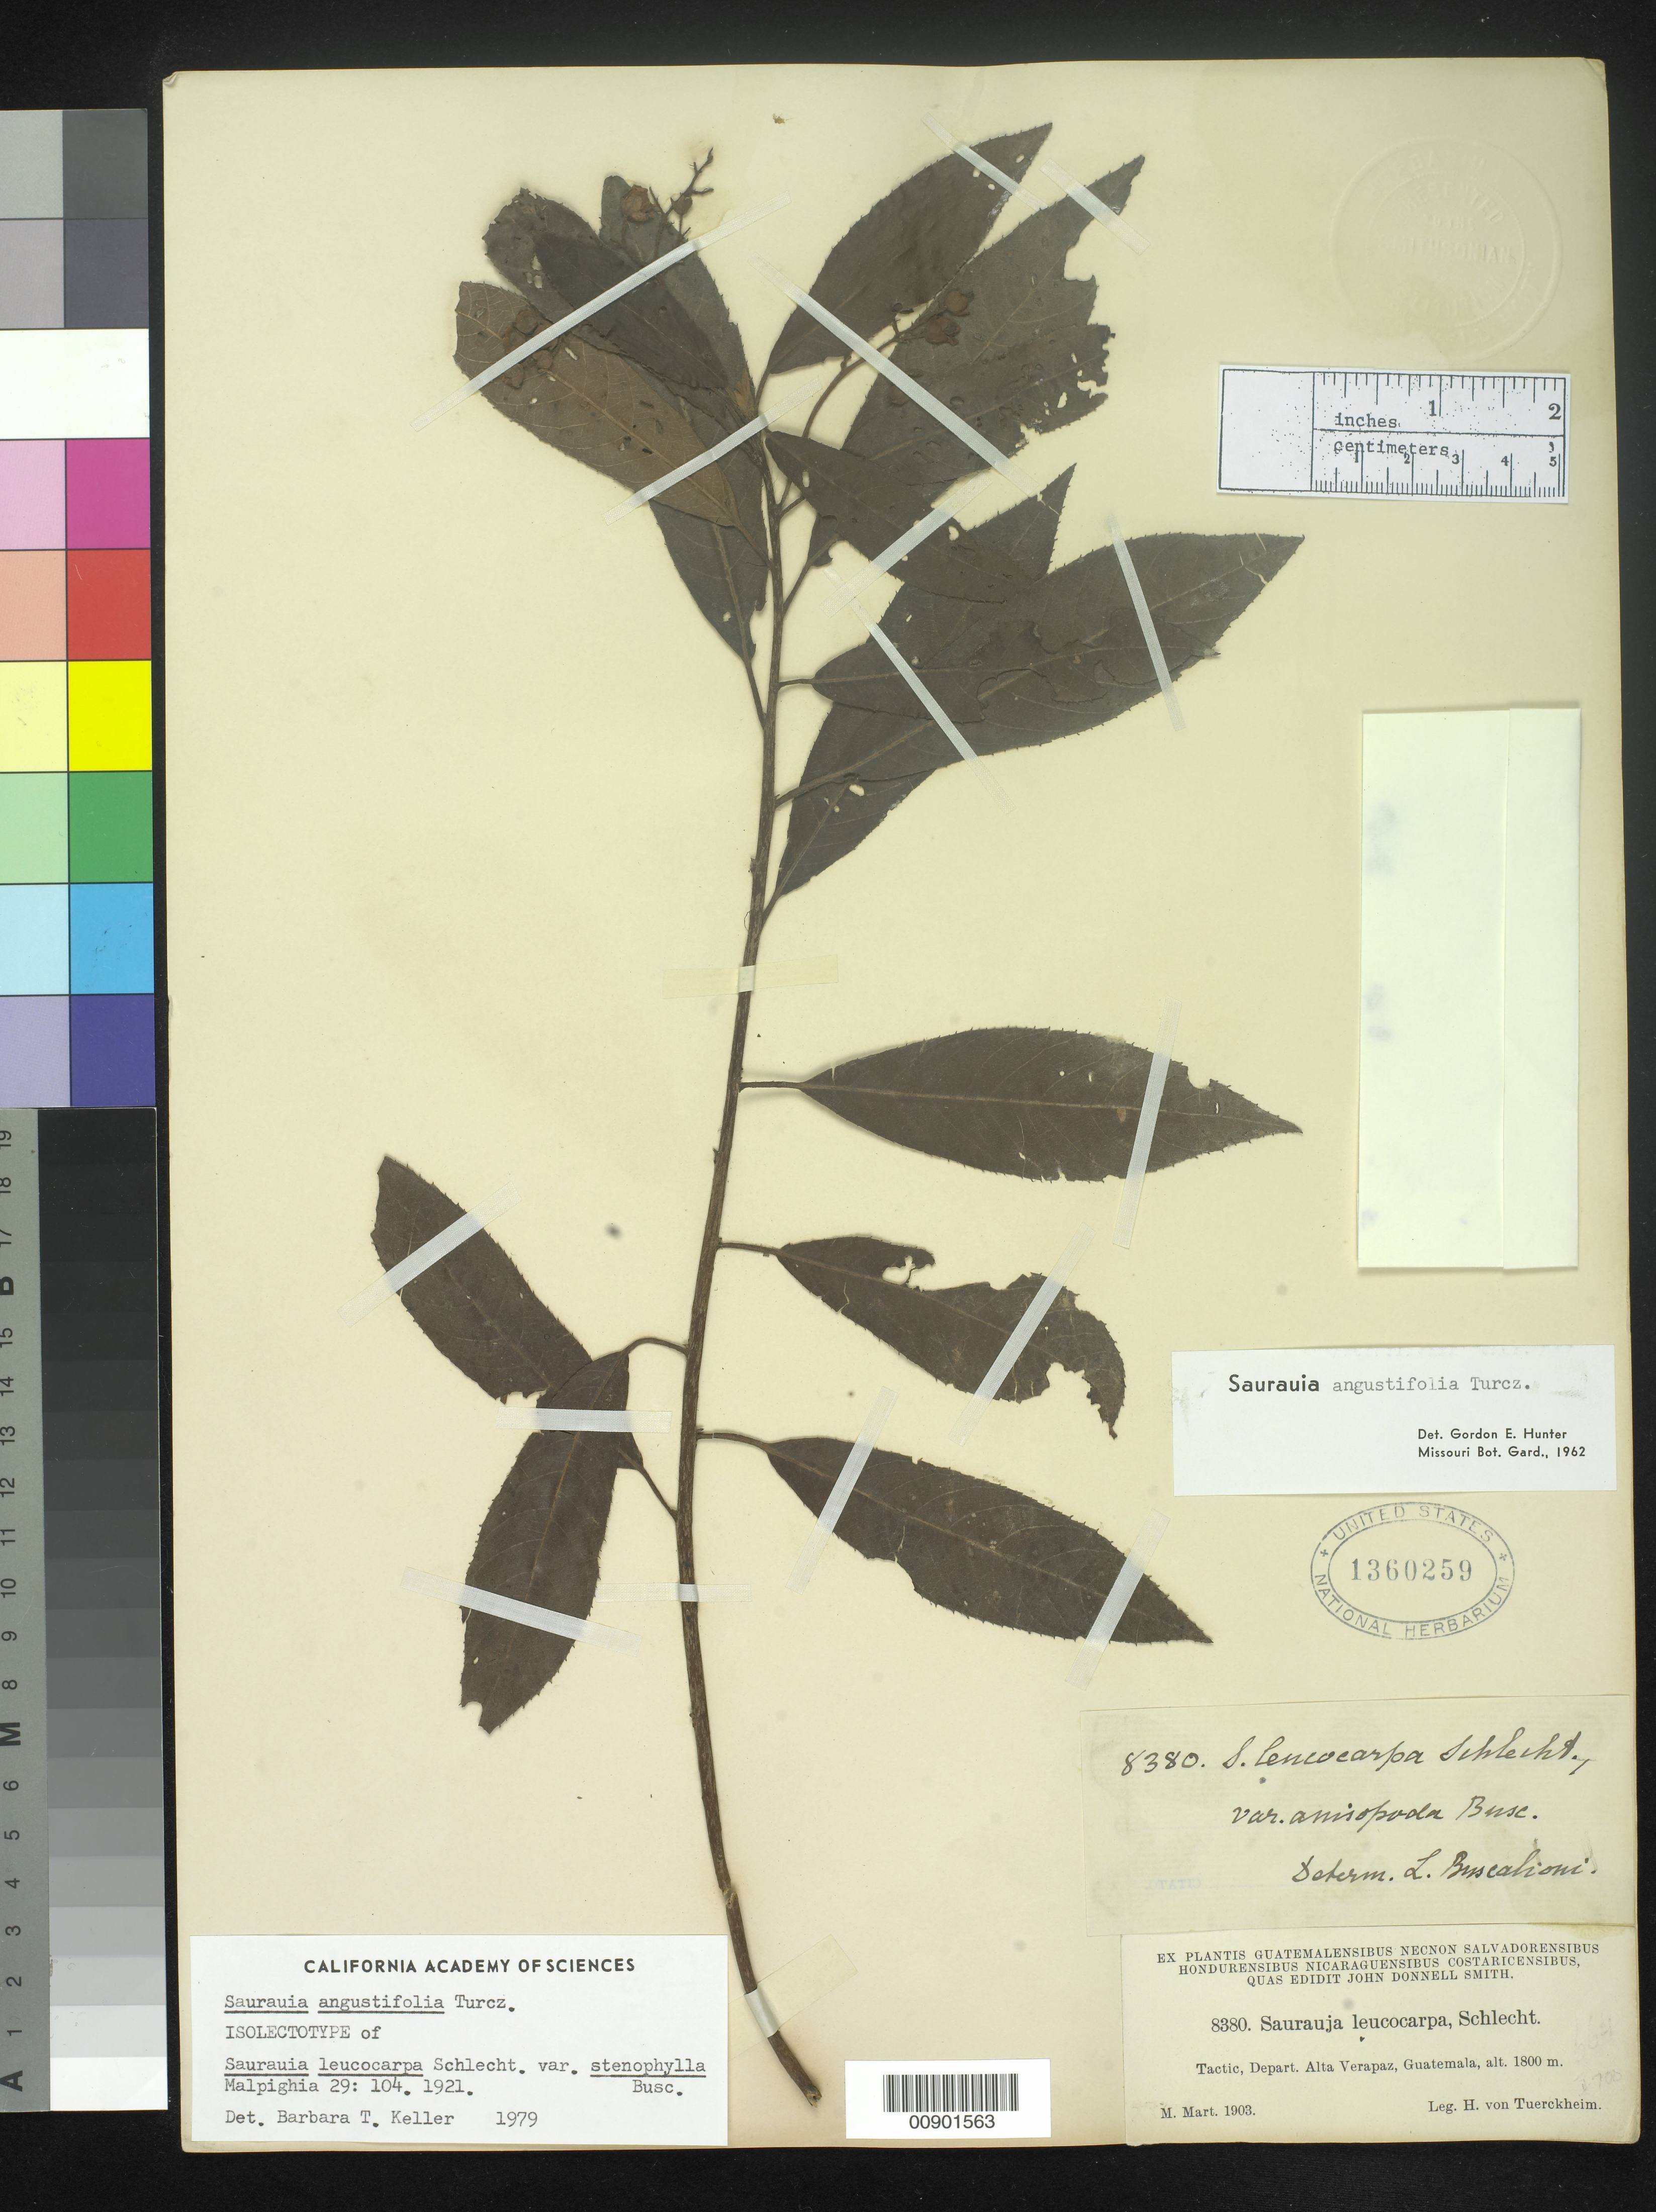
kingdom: Plantae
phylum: Tracheophyta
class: Magnoliopsida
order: Ericales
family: Actinidiaceae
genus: Saurauia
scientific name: Saurauia leucocarpa var. stenophylla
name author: Buscal.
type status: Isosyntype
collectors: H. von Türckheim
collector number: J.D.S. 8380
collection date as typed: Mar 1903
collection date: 1903-03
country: Guatemala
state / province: Alta Verapaz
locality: Tactic, Depart. Alta Verapaz, Guatemala.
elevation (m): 1800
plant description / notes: Annotated as "ISOLECTOTYPE" by B.T. Keller (1979). Acc. to Tropicos, lectotypification by Keller, Fl. Chiapas 6: 4 (2005), is superfluous due to earlier lectotypification (with Seler & Seler 3103 as lectotype) by G.E. Hunter (1962).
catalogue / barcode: US 1360259